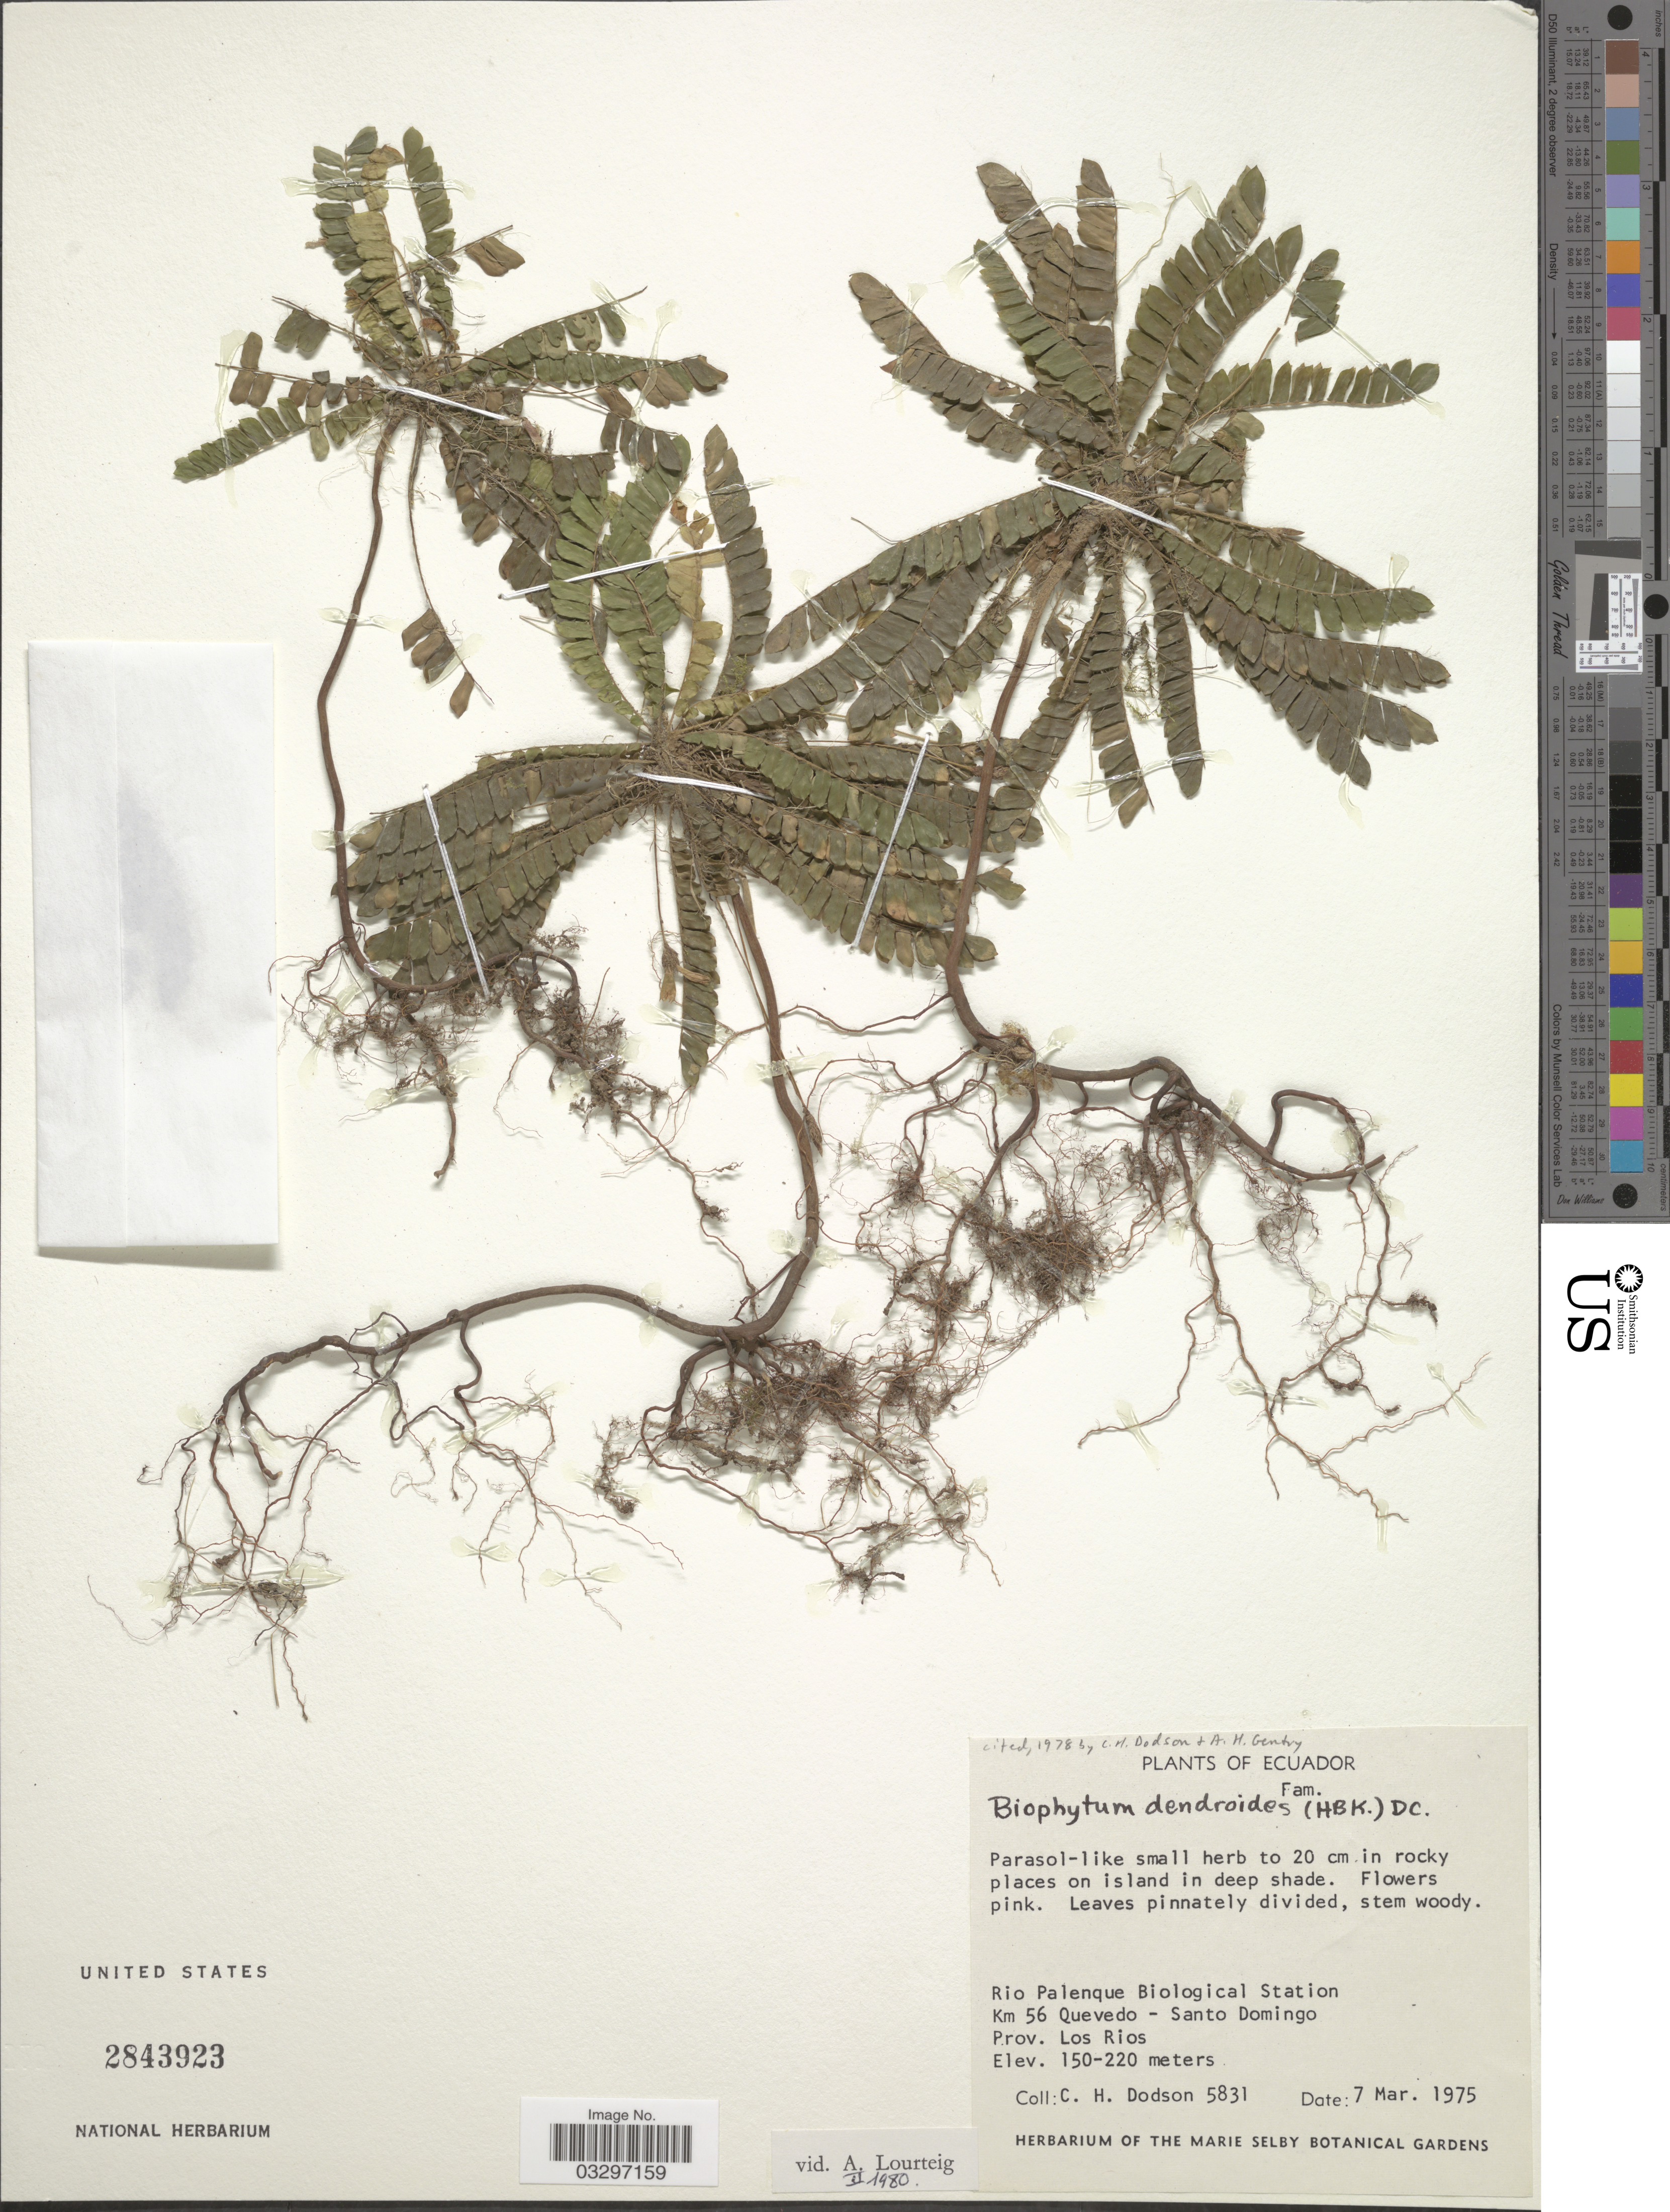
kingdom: Plantae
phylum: Tracheophyta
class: Magnoliopsida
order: Oxalidales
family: Oxalidaceae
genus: Biophytum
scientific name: Biophytum dendroides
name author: (Kunth) DC.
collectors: C. H. Dodson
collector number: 5831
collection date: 1975-03-07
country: Ecuador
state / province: Los Ríos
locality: Rio Palenque Biological Station Km 56 Quevedo - Santo Domingo, Prov. Los Rios.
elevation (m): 150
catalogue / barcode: US 2843923